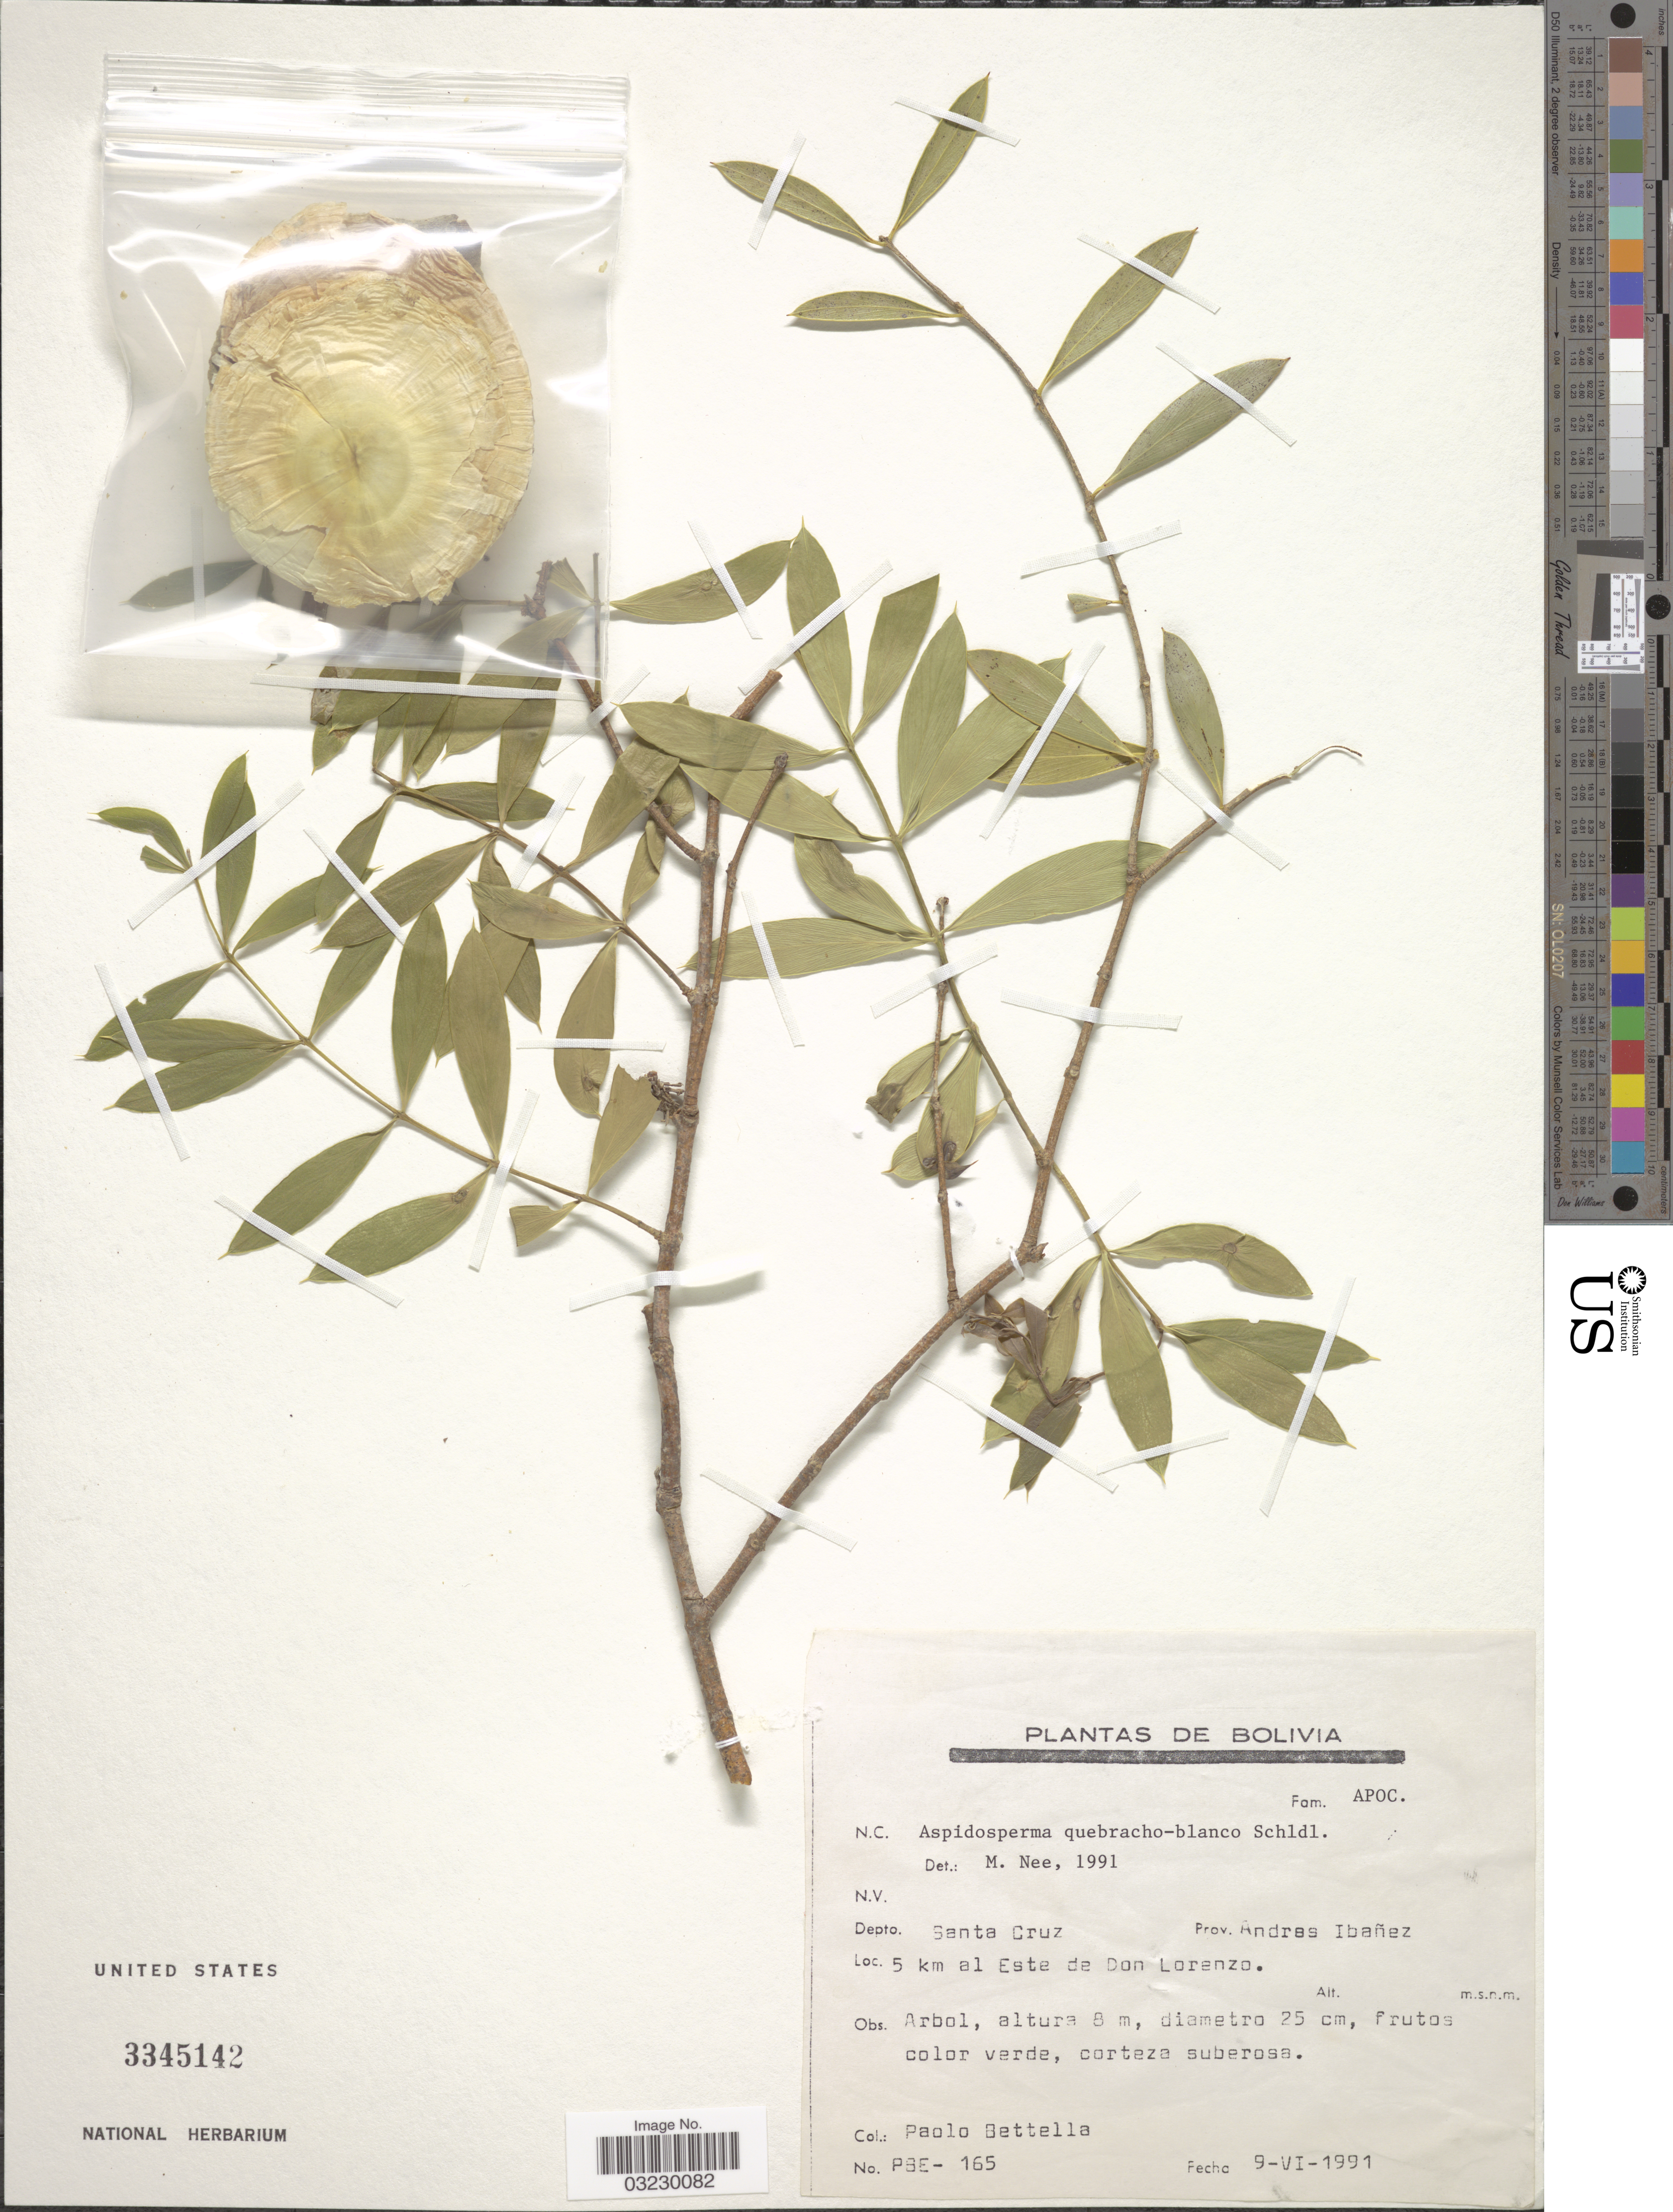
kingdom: Plantae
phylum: Tracheophyta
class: Magnoliopsida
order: Gentianales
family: Apocynaceae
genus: Aspidosperma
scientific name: Aspidosperma quebracho-blanco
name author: Schltdl.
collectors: P. Bettella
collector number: PBE-165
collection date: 1991-06-09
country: Bolivia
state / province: Santa Cruz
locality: Depto. Santa Cruz. Prov. Andres Ibañez. 5 km al Este de Don Lorenzo.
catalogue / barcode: US 3345142